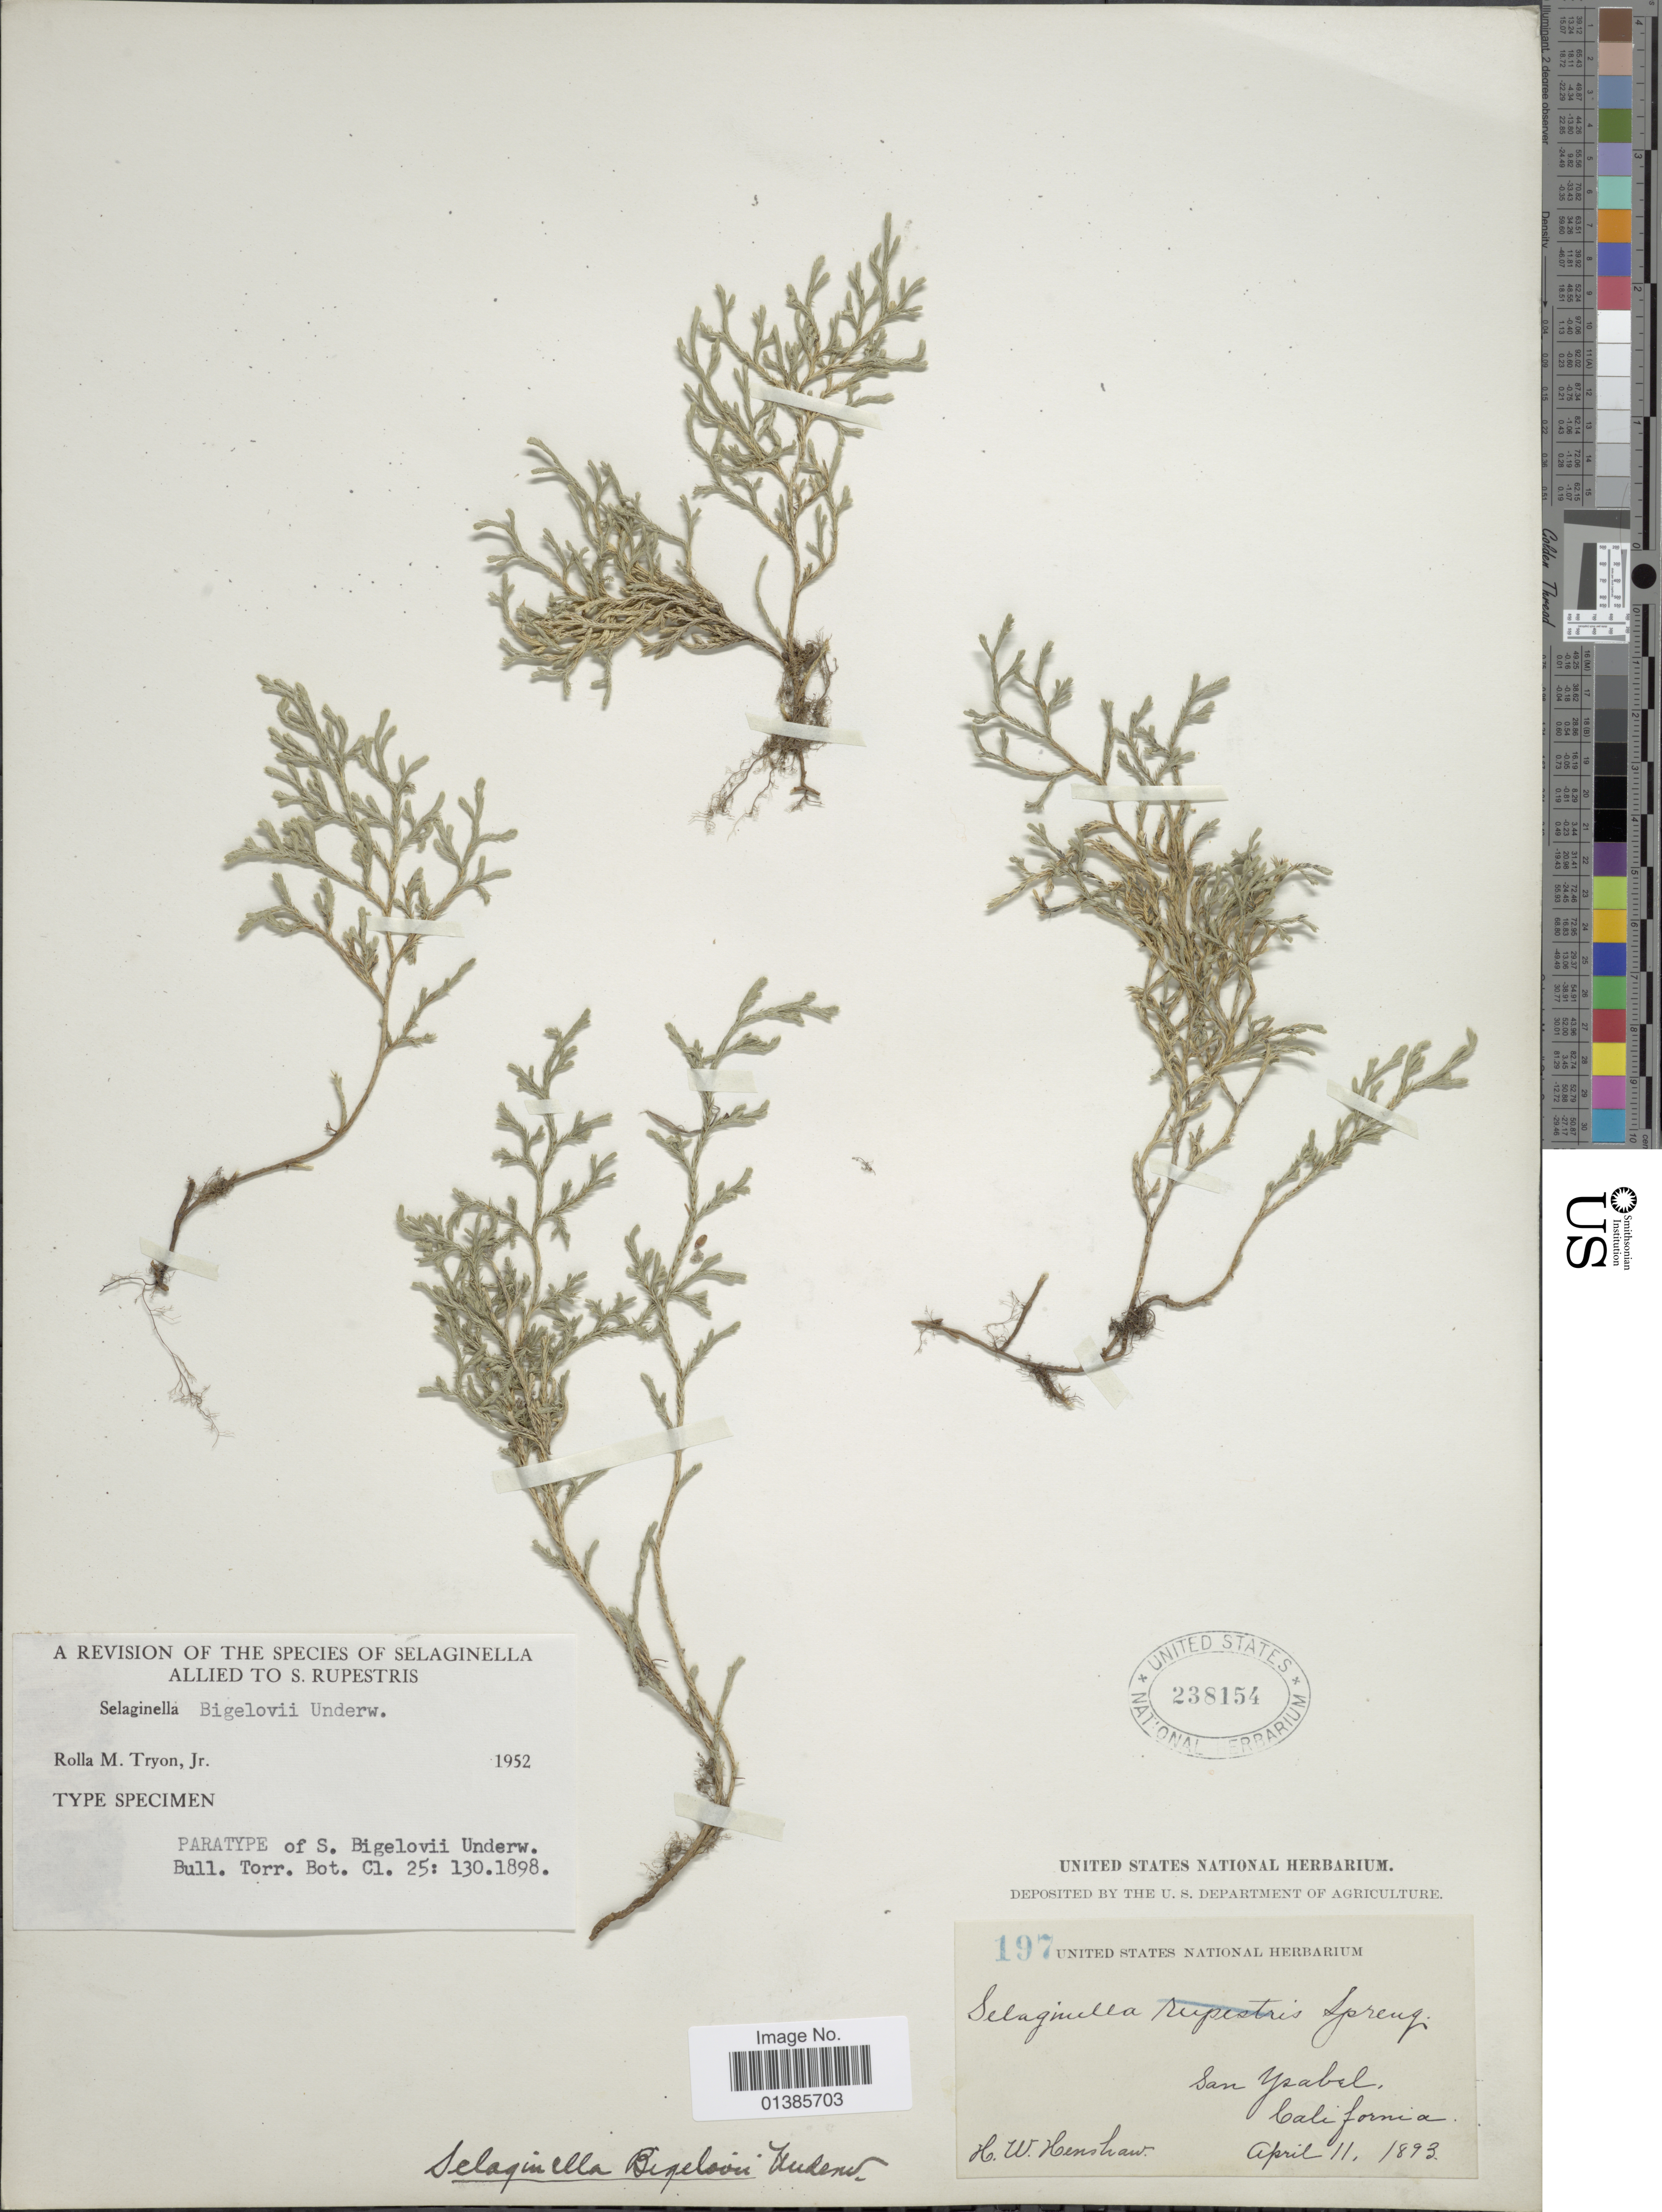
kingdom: Plantae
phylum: Tracheophyta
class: Lycopodiopsida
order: Selaginellales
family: Selaginellaceae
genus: Selaginella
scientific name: Selaginella bigelovii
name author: Underw.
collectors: H. Henshaw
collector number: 197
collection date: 1893-04-11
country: United States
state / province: California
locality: San Ysabel.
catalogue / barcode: US 238154